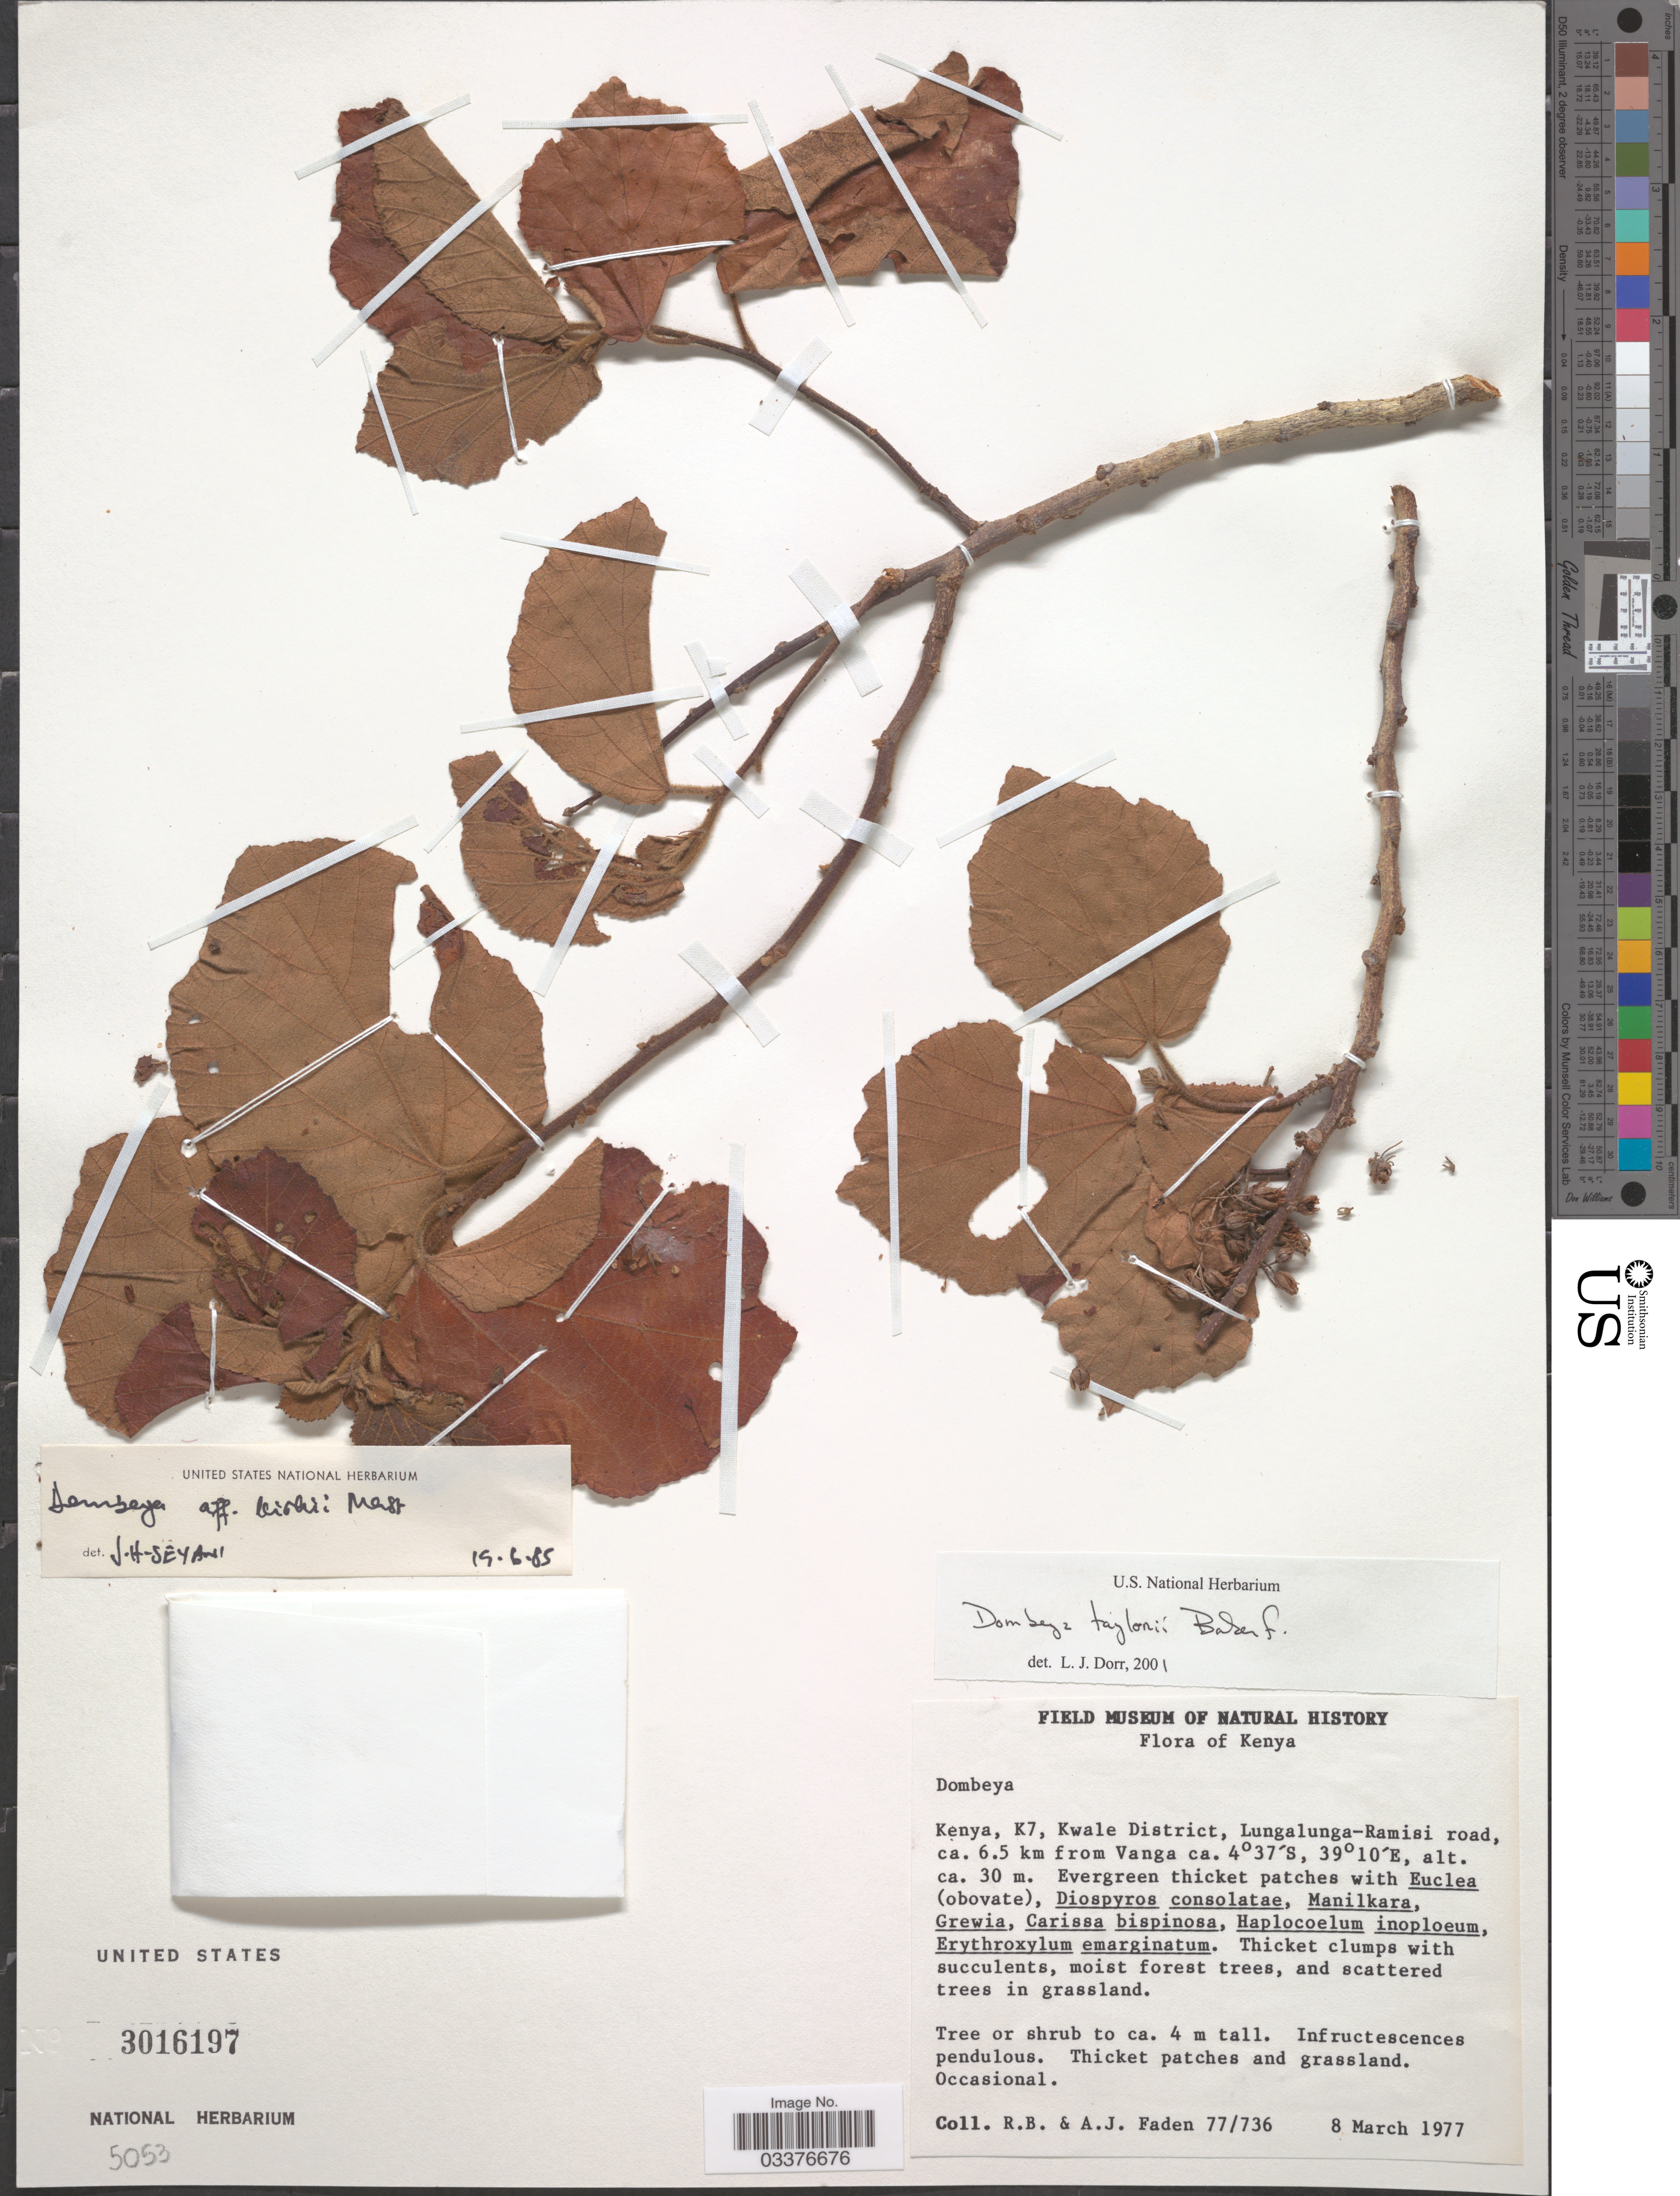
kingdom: Plantae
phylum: Tracheophyta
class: Magnoliopsida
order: Malvales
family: Malvaceae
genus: Dombeya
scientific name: Dombeya taylorii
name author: Baker f.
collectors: R. B. Faden & A. J. Faden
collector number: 77/736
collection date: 1977-03-08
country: Kenya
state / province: Kwale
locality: K7, Kwale District, Lungalunga-Ramisi road, ca. 6.5 km from Vanga.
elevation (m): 30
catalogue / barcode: US 3016197